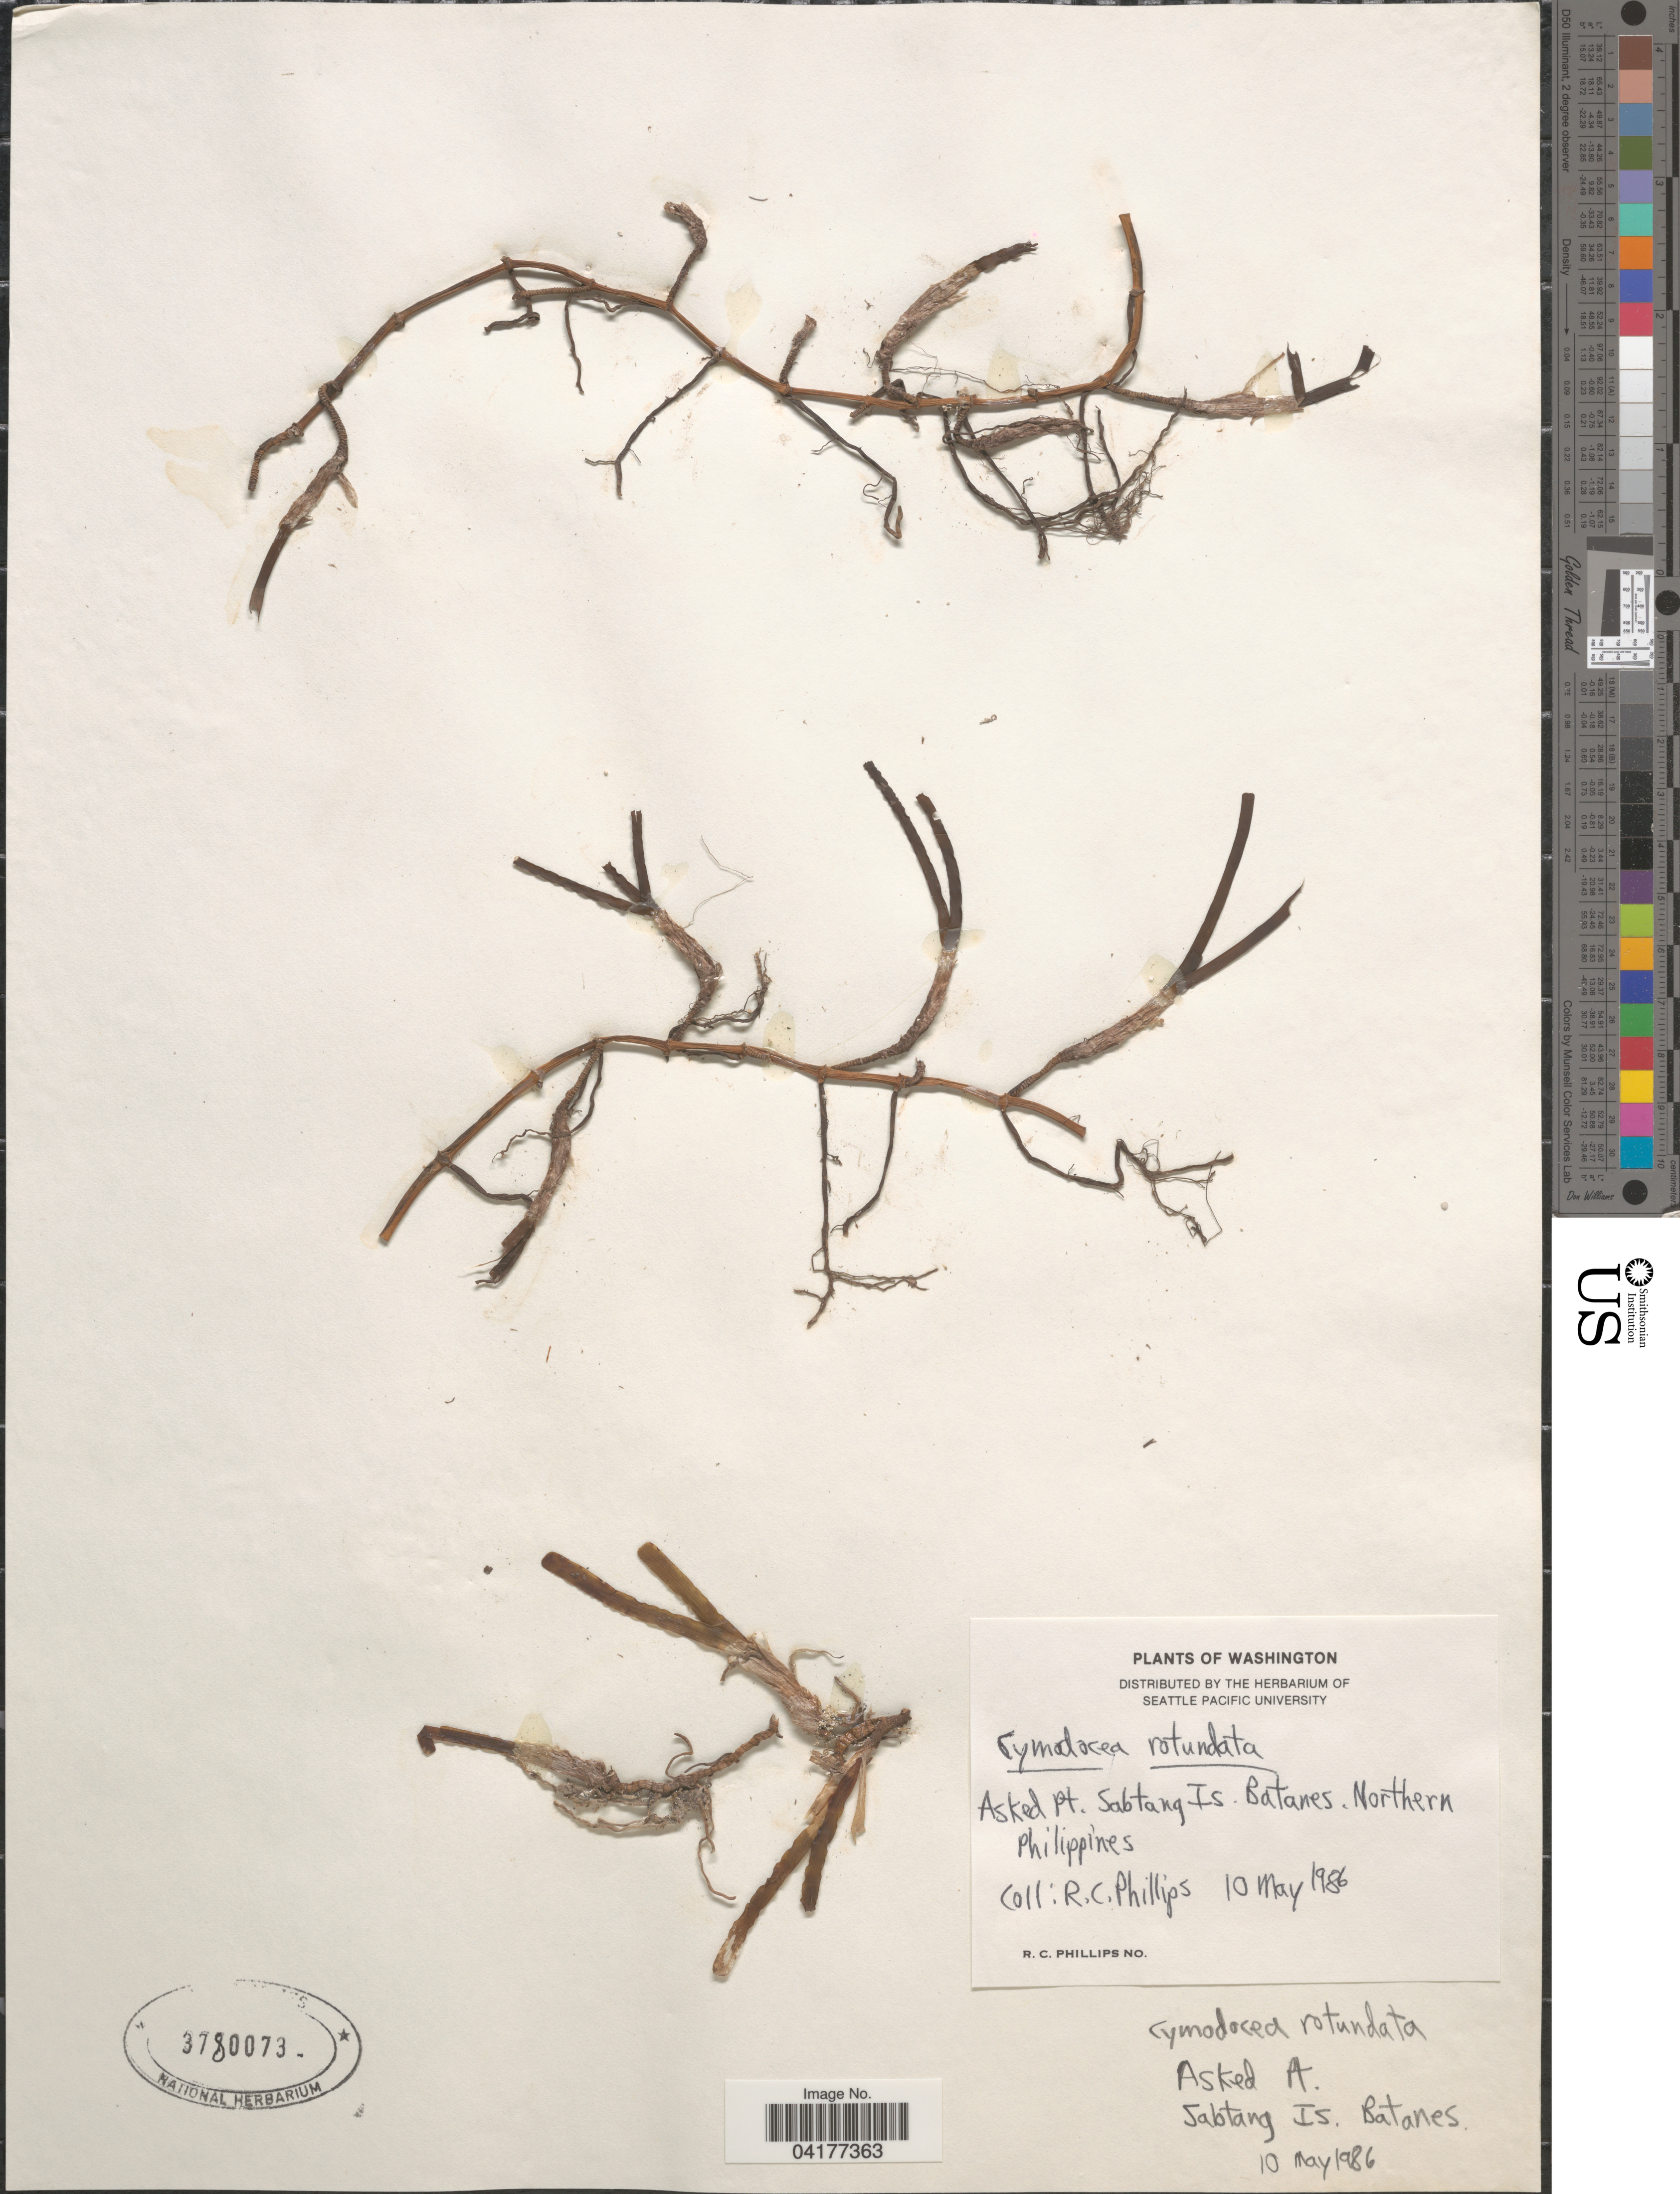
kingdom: Plantae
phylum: Tracheophyta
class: Liliopsida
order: Alismatales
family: Cymodoceaceae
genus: Cymodocea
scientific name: Cymodocea rotundata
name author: Asch. & Schweinf.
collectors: R. C. Phillips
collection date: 1986-05-10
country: Philippines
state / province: Cagayan Valley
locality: Asked Pt. Sabtang Is. Batanes. Northern Philippines.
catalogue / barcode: US 3780073